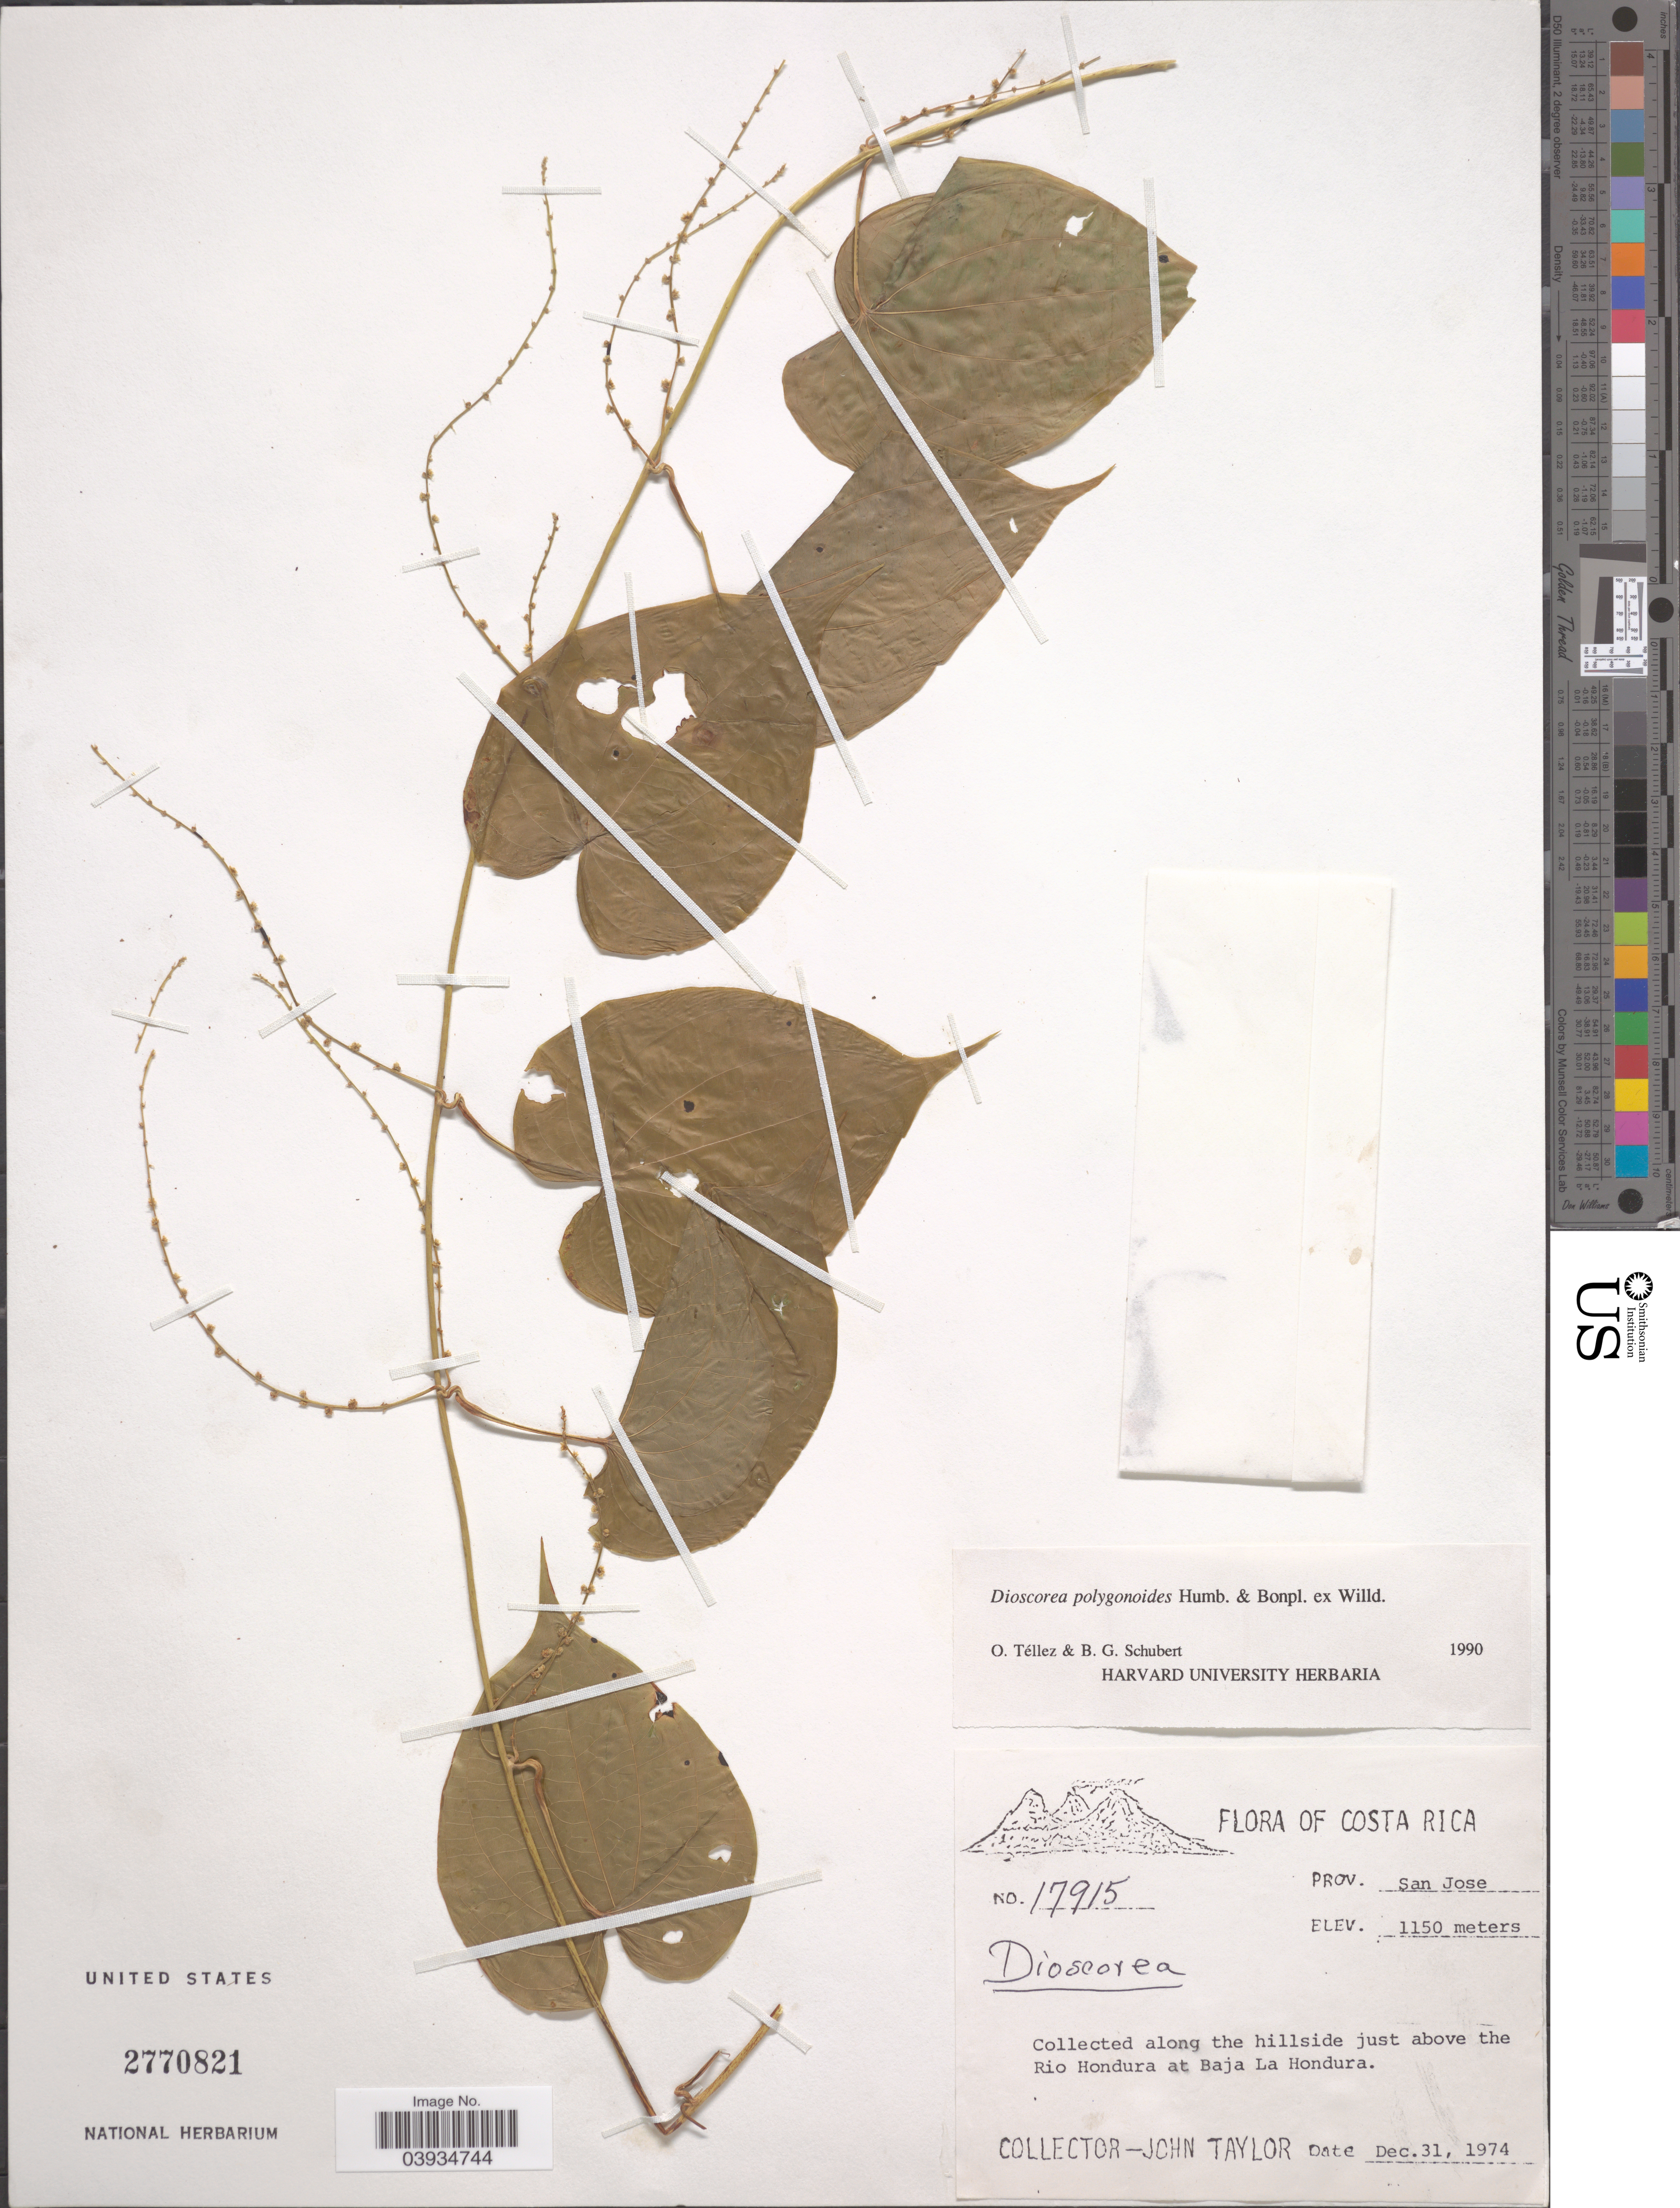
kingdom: Plantae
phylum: Tracheophyta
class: Liliopsida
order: Dioscoreales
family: Dioscoreaceae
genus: Dioscorea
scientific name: Dioscorea polygonoides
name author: Humb. & Bonpl. ex Willd.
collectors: J. Taylor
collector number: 17915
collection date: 1974-12-31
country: Costa Rica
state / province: San José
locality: Along the hillside just above the Rio Hondura at Baja La Hondura.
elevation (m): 1150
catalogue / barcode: US 2770821